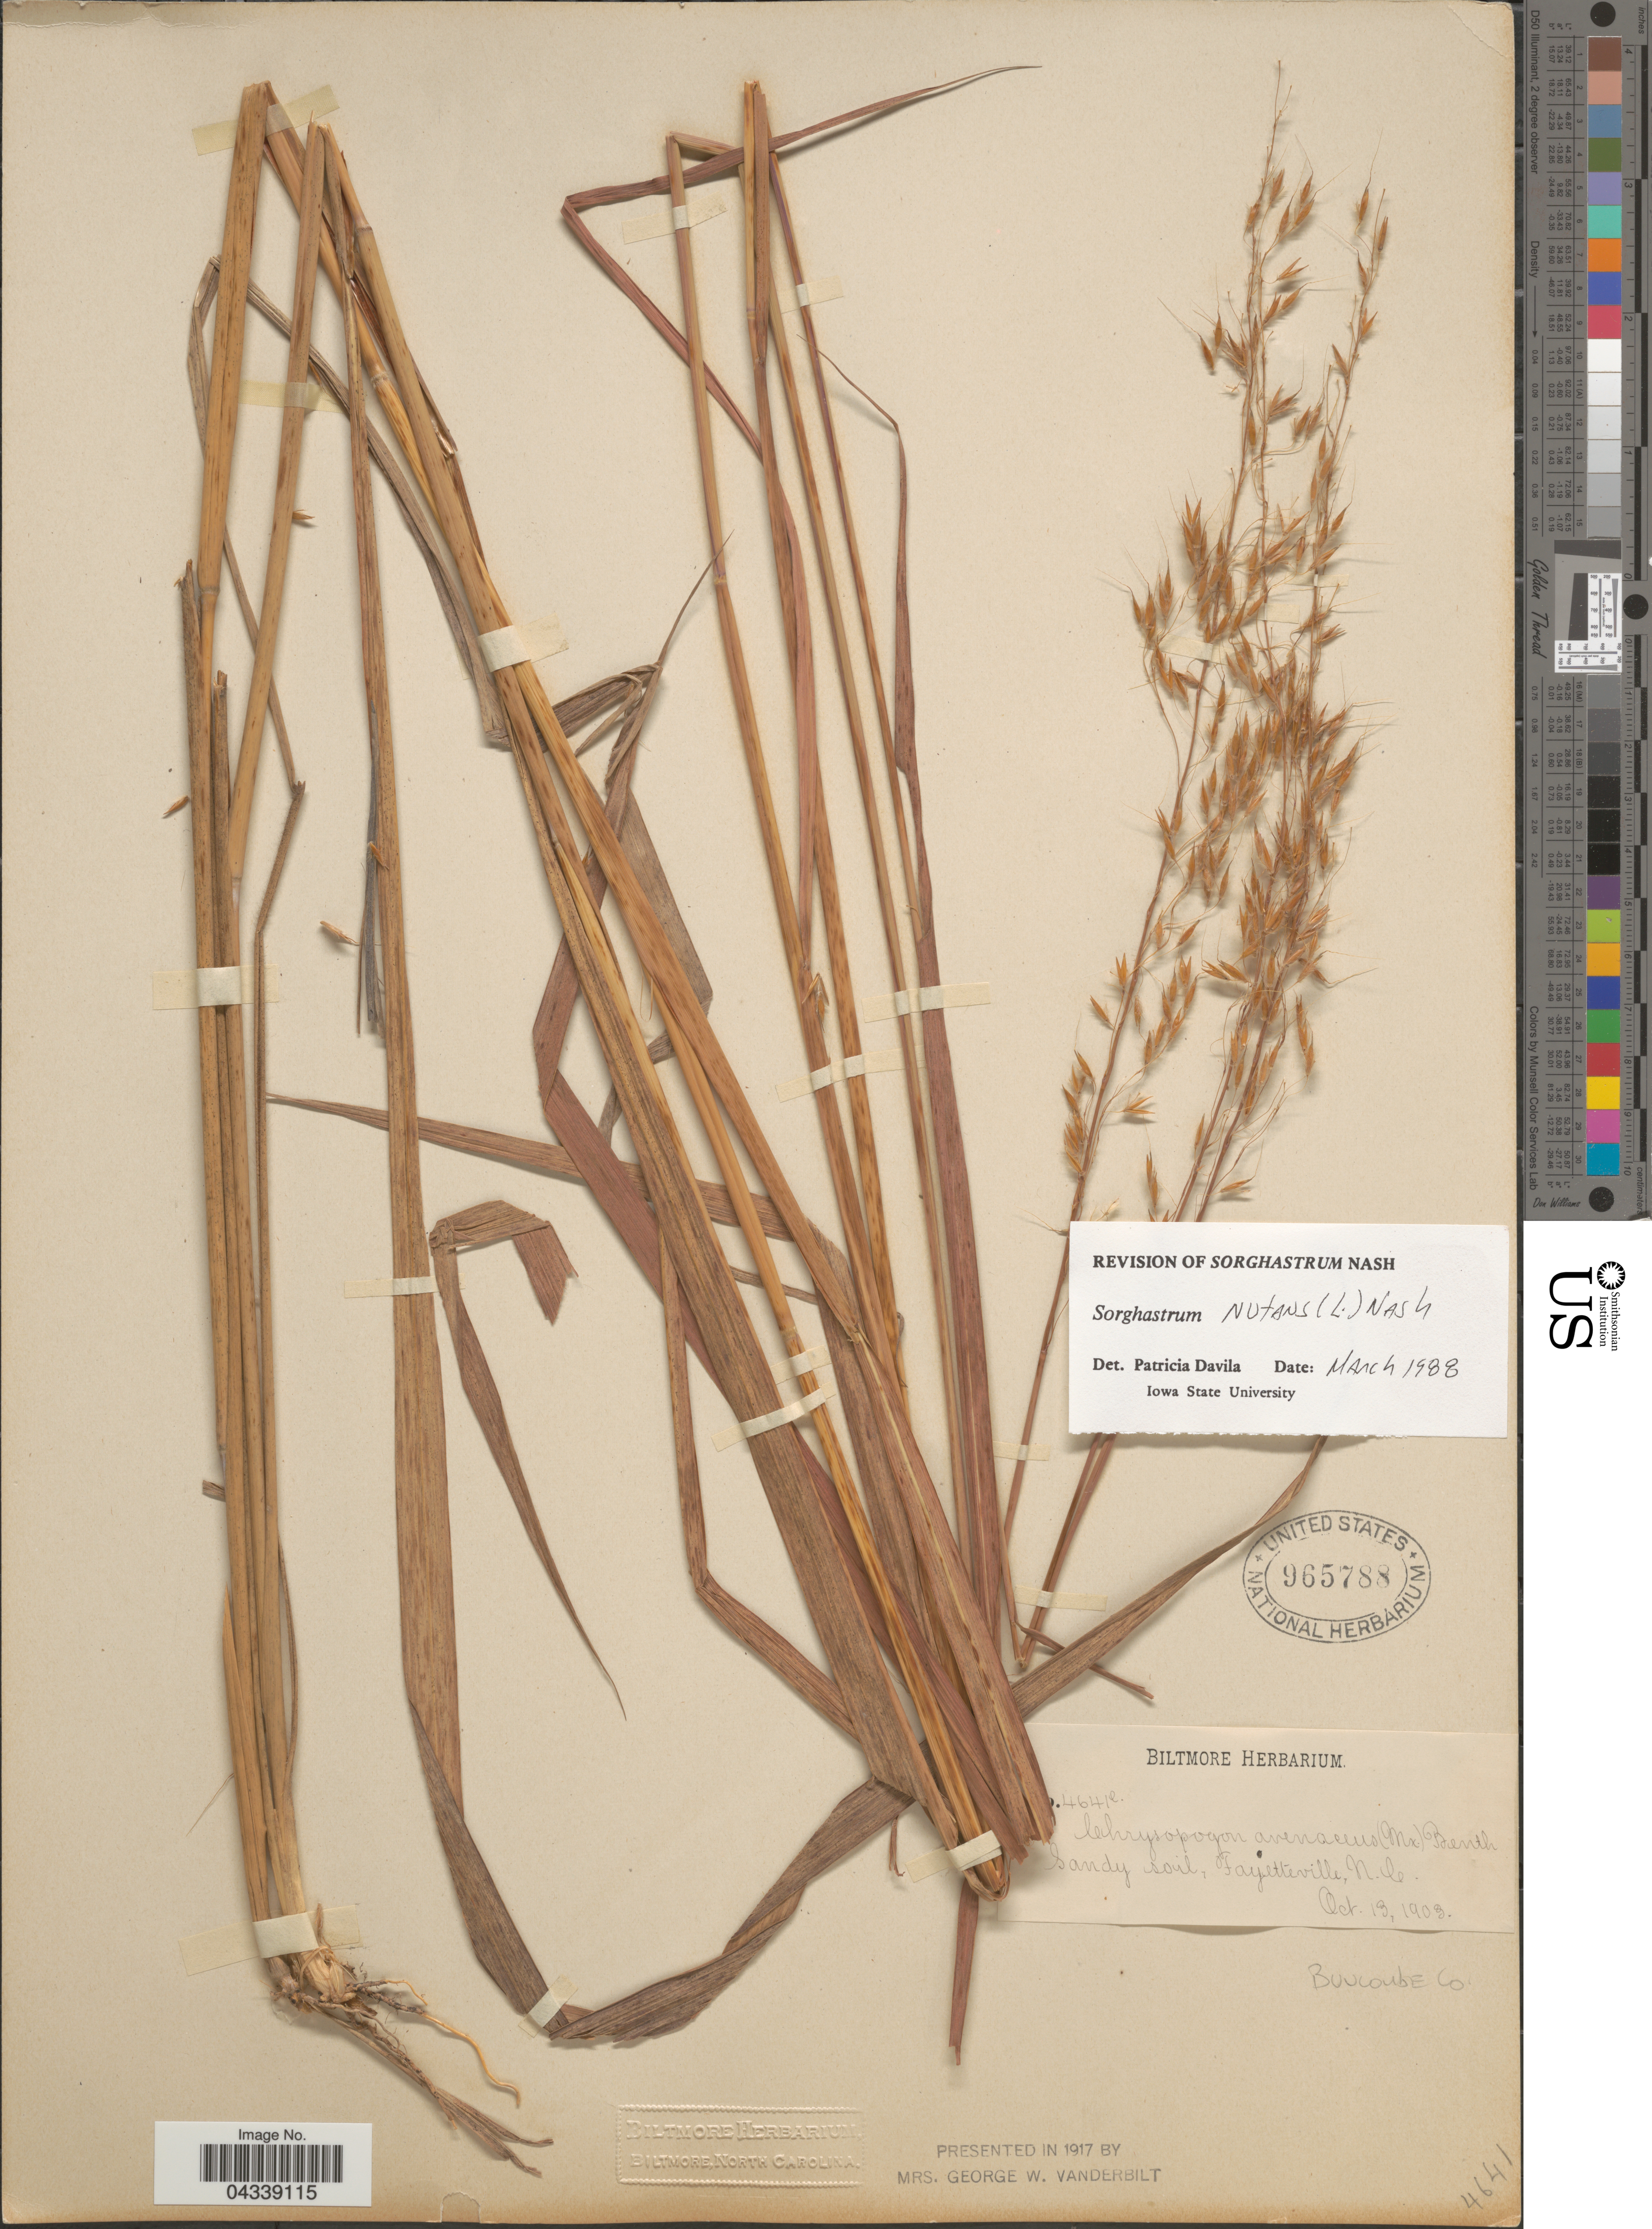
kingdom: Plantae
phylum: Tracheophyta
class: Liliopsida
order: Poales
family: Poaceae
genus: Sorghastrum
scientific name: Sorghastrum nutans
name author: (L.) Nash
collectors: ex herb. Biltmore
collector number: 4641e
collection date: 1903-10-13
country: United States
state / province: North Carolina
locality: Sandy soil, Fayetteville. Buncombe Co.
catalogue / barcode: US 965788